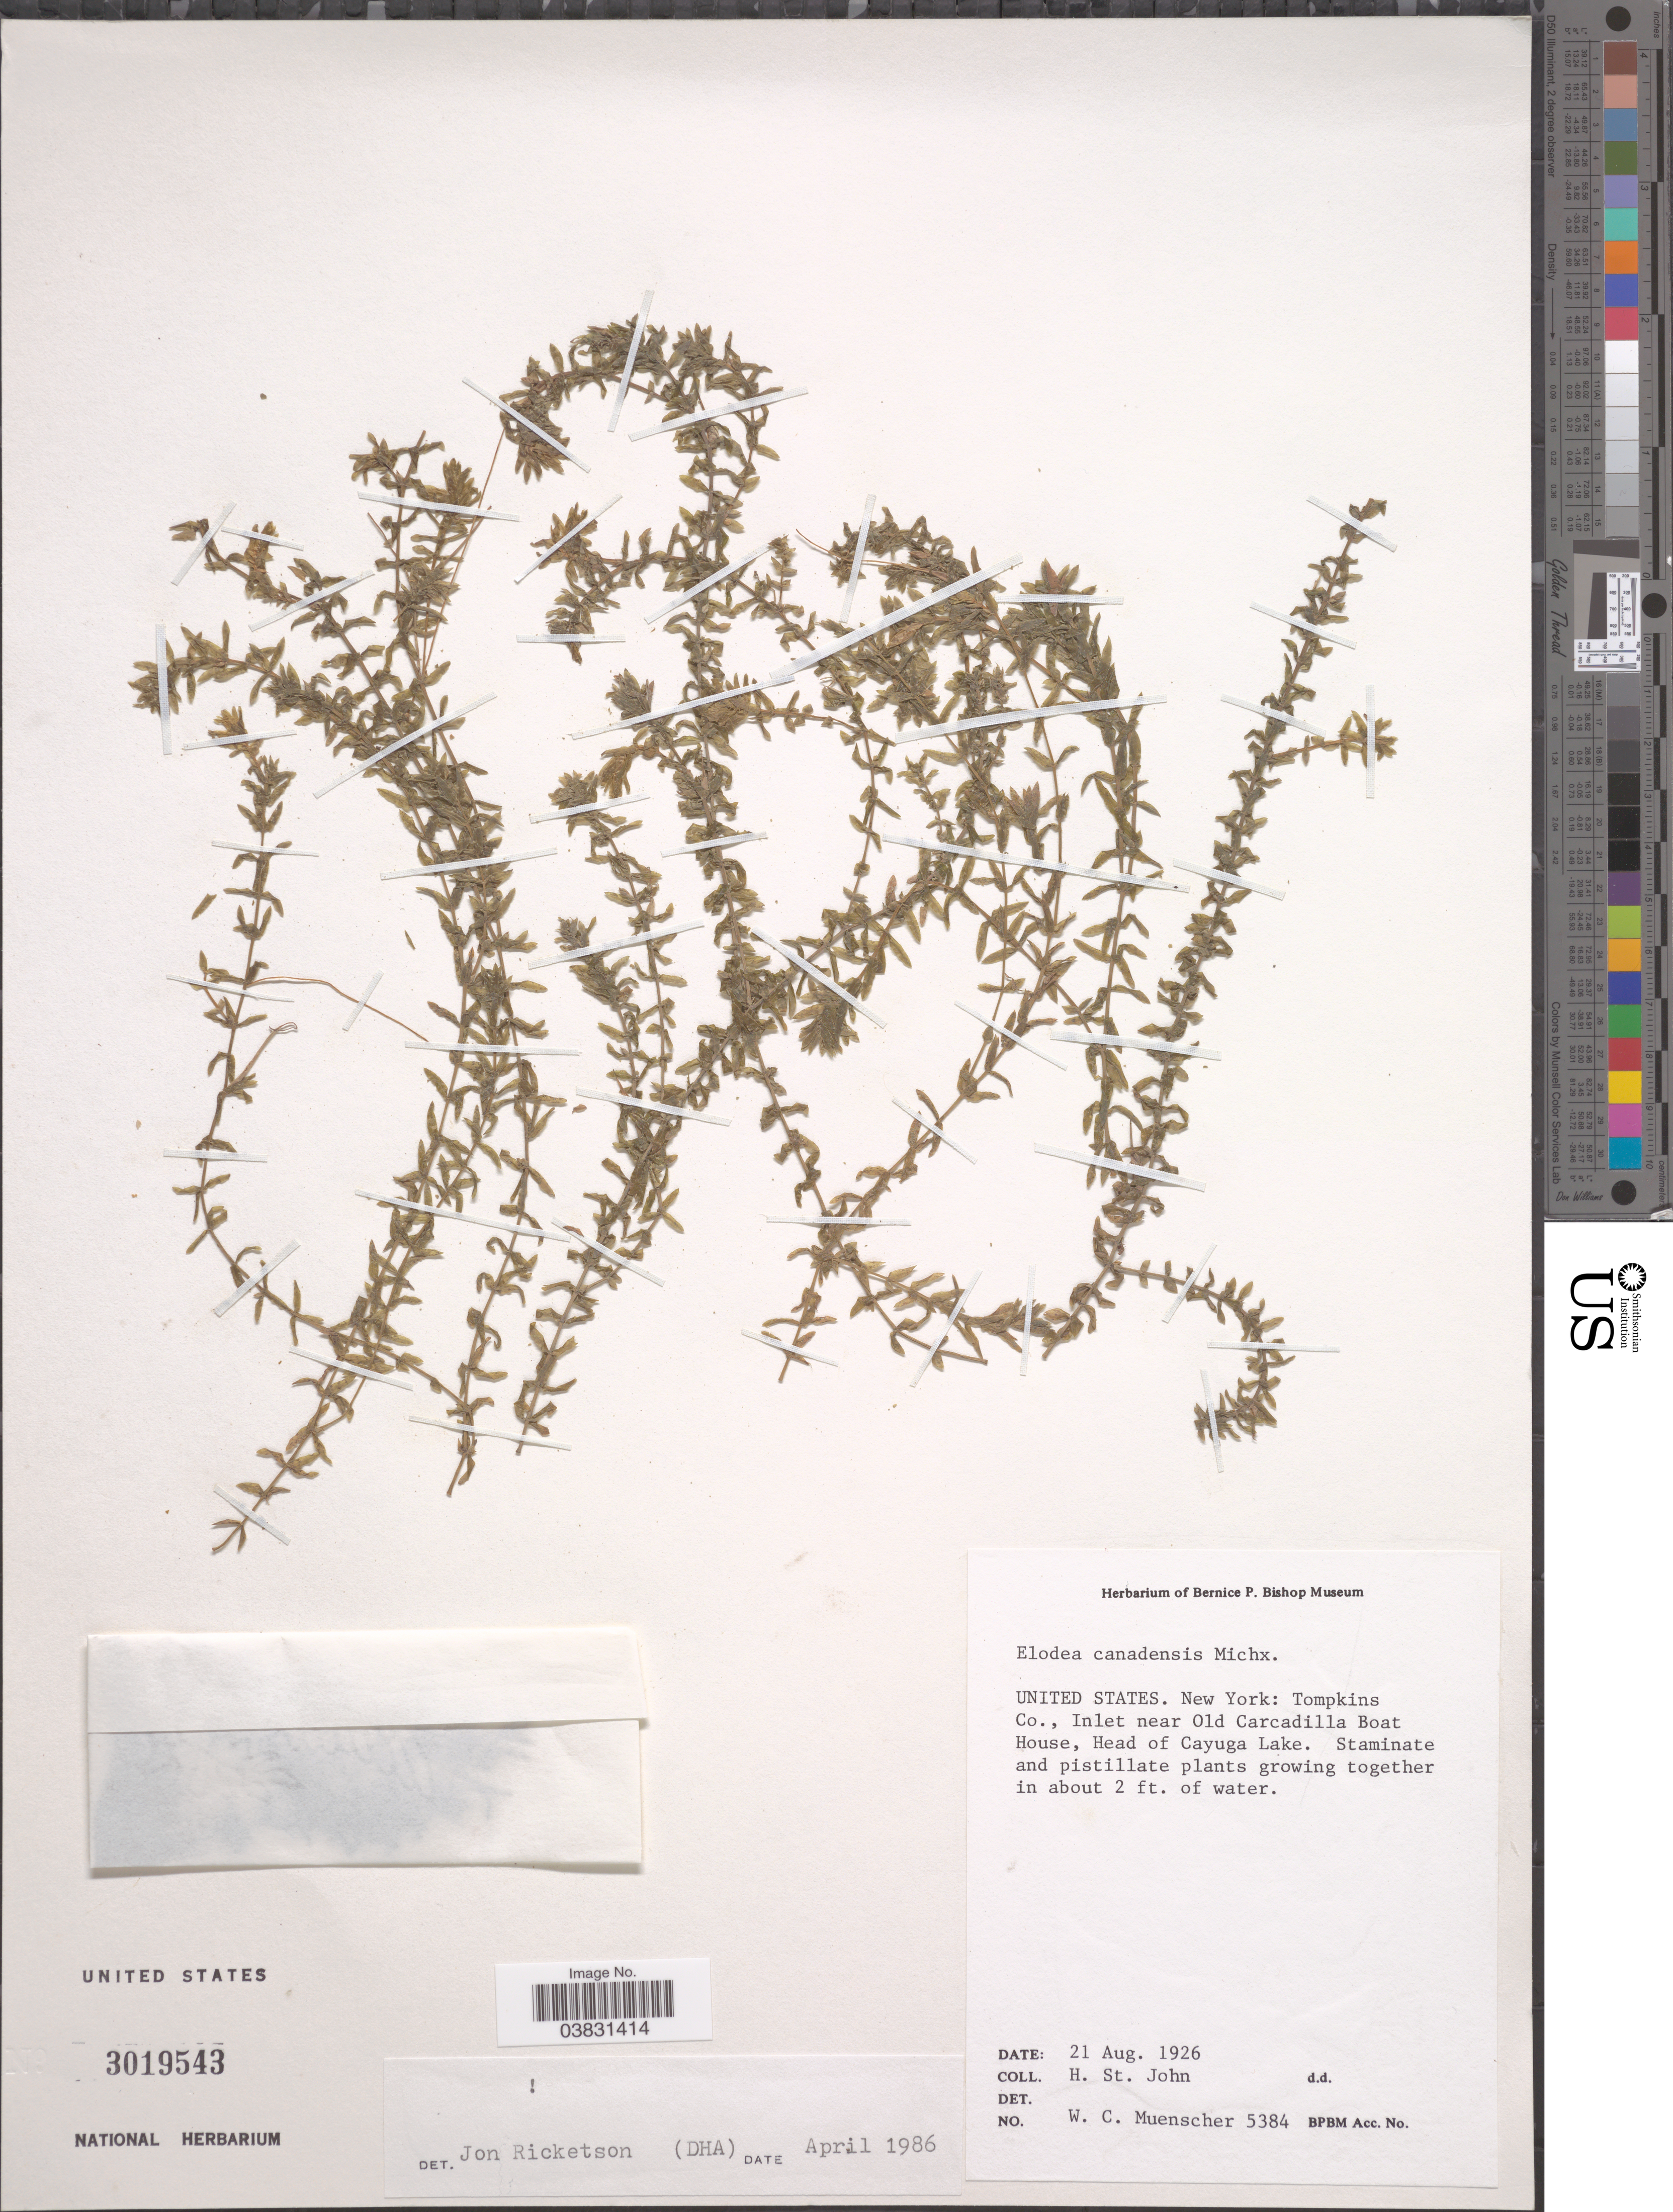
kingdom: Plantae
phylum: Tracheophyta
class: Liliopsida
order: Alismatales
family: Hydrocharitaceae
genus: Elodea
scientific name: Elodea canadensis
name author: Michx.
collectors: H. St. John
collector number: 5384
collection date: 1926-08-21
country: United States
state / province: New York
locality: Tompkins Co., Inlet near Old Carcadilla Boat House, head of Cayuga Lake.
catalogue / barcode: US 3019543